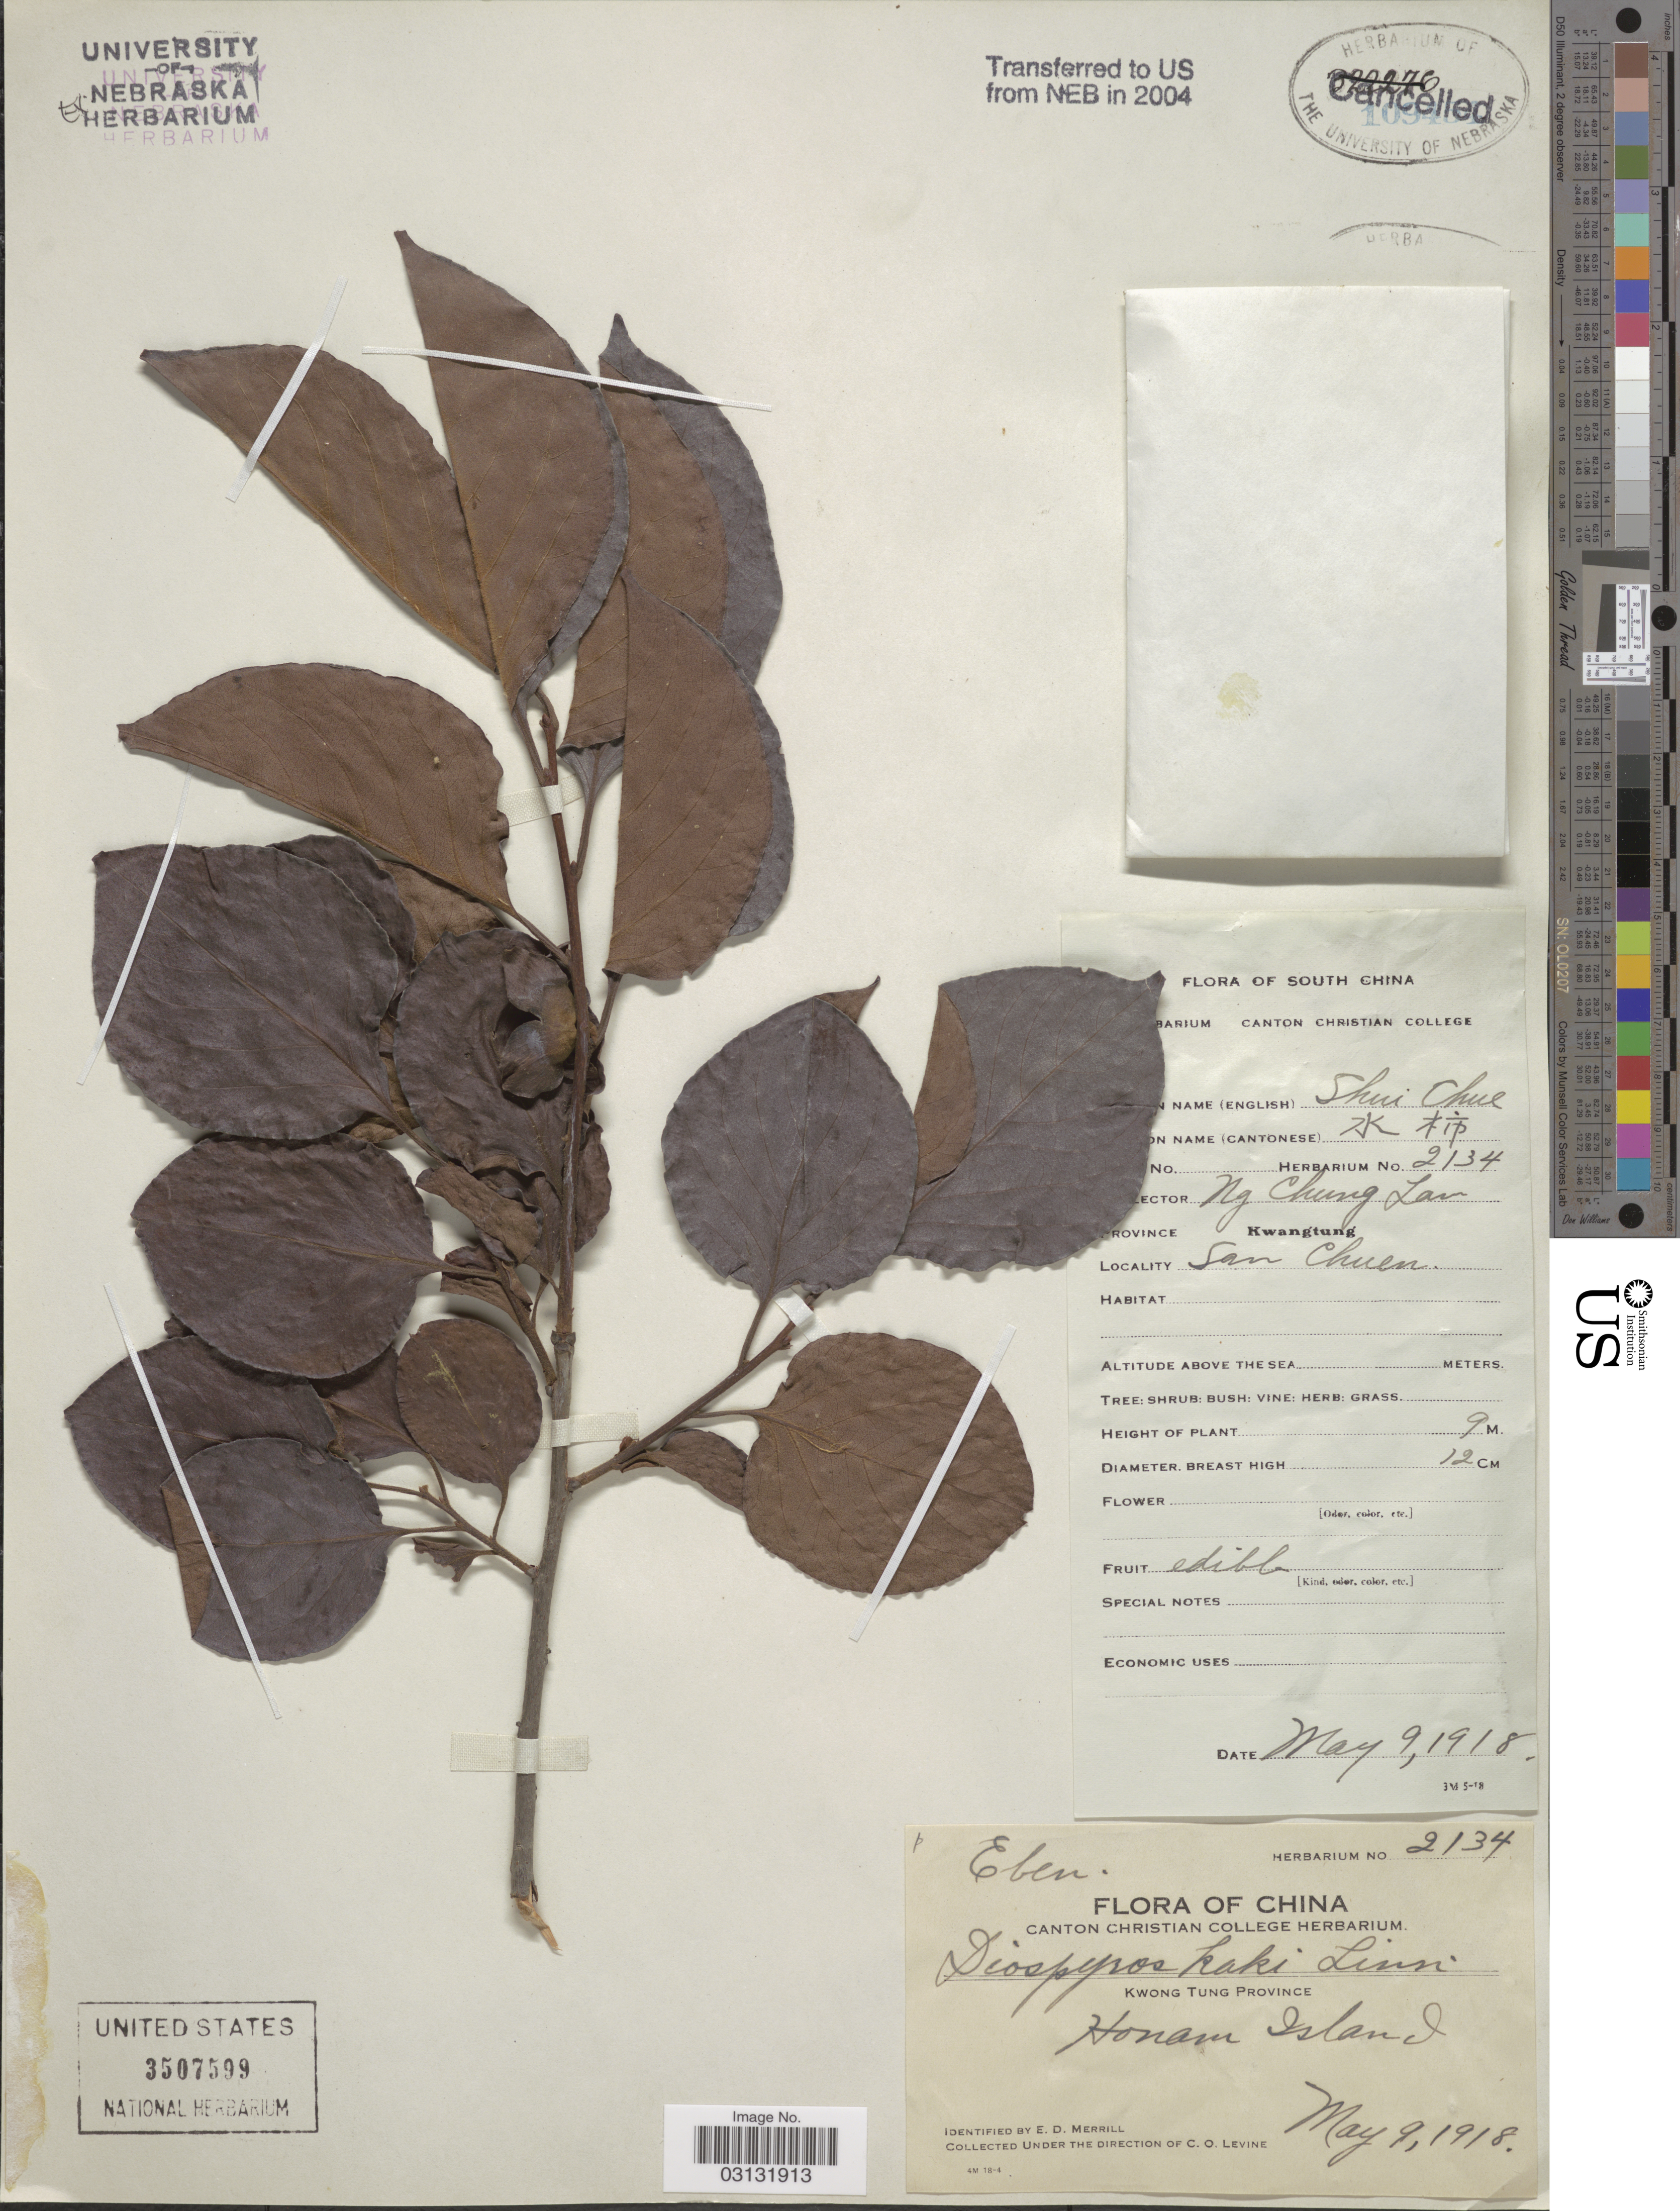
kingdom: Plantae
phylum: Tracheophyta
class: Magnoliopsida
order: Ericales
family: Ebenaceae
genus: Diospyros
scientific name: Diospyros kaki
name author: Thunb.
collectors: E. D. Merrill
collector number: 2134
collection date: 1918-05-09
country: China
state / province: Guangdong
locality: Kwong Tung Province. Honam Island. Kwangtung. San Chuen.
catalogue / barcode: US 3507599